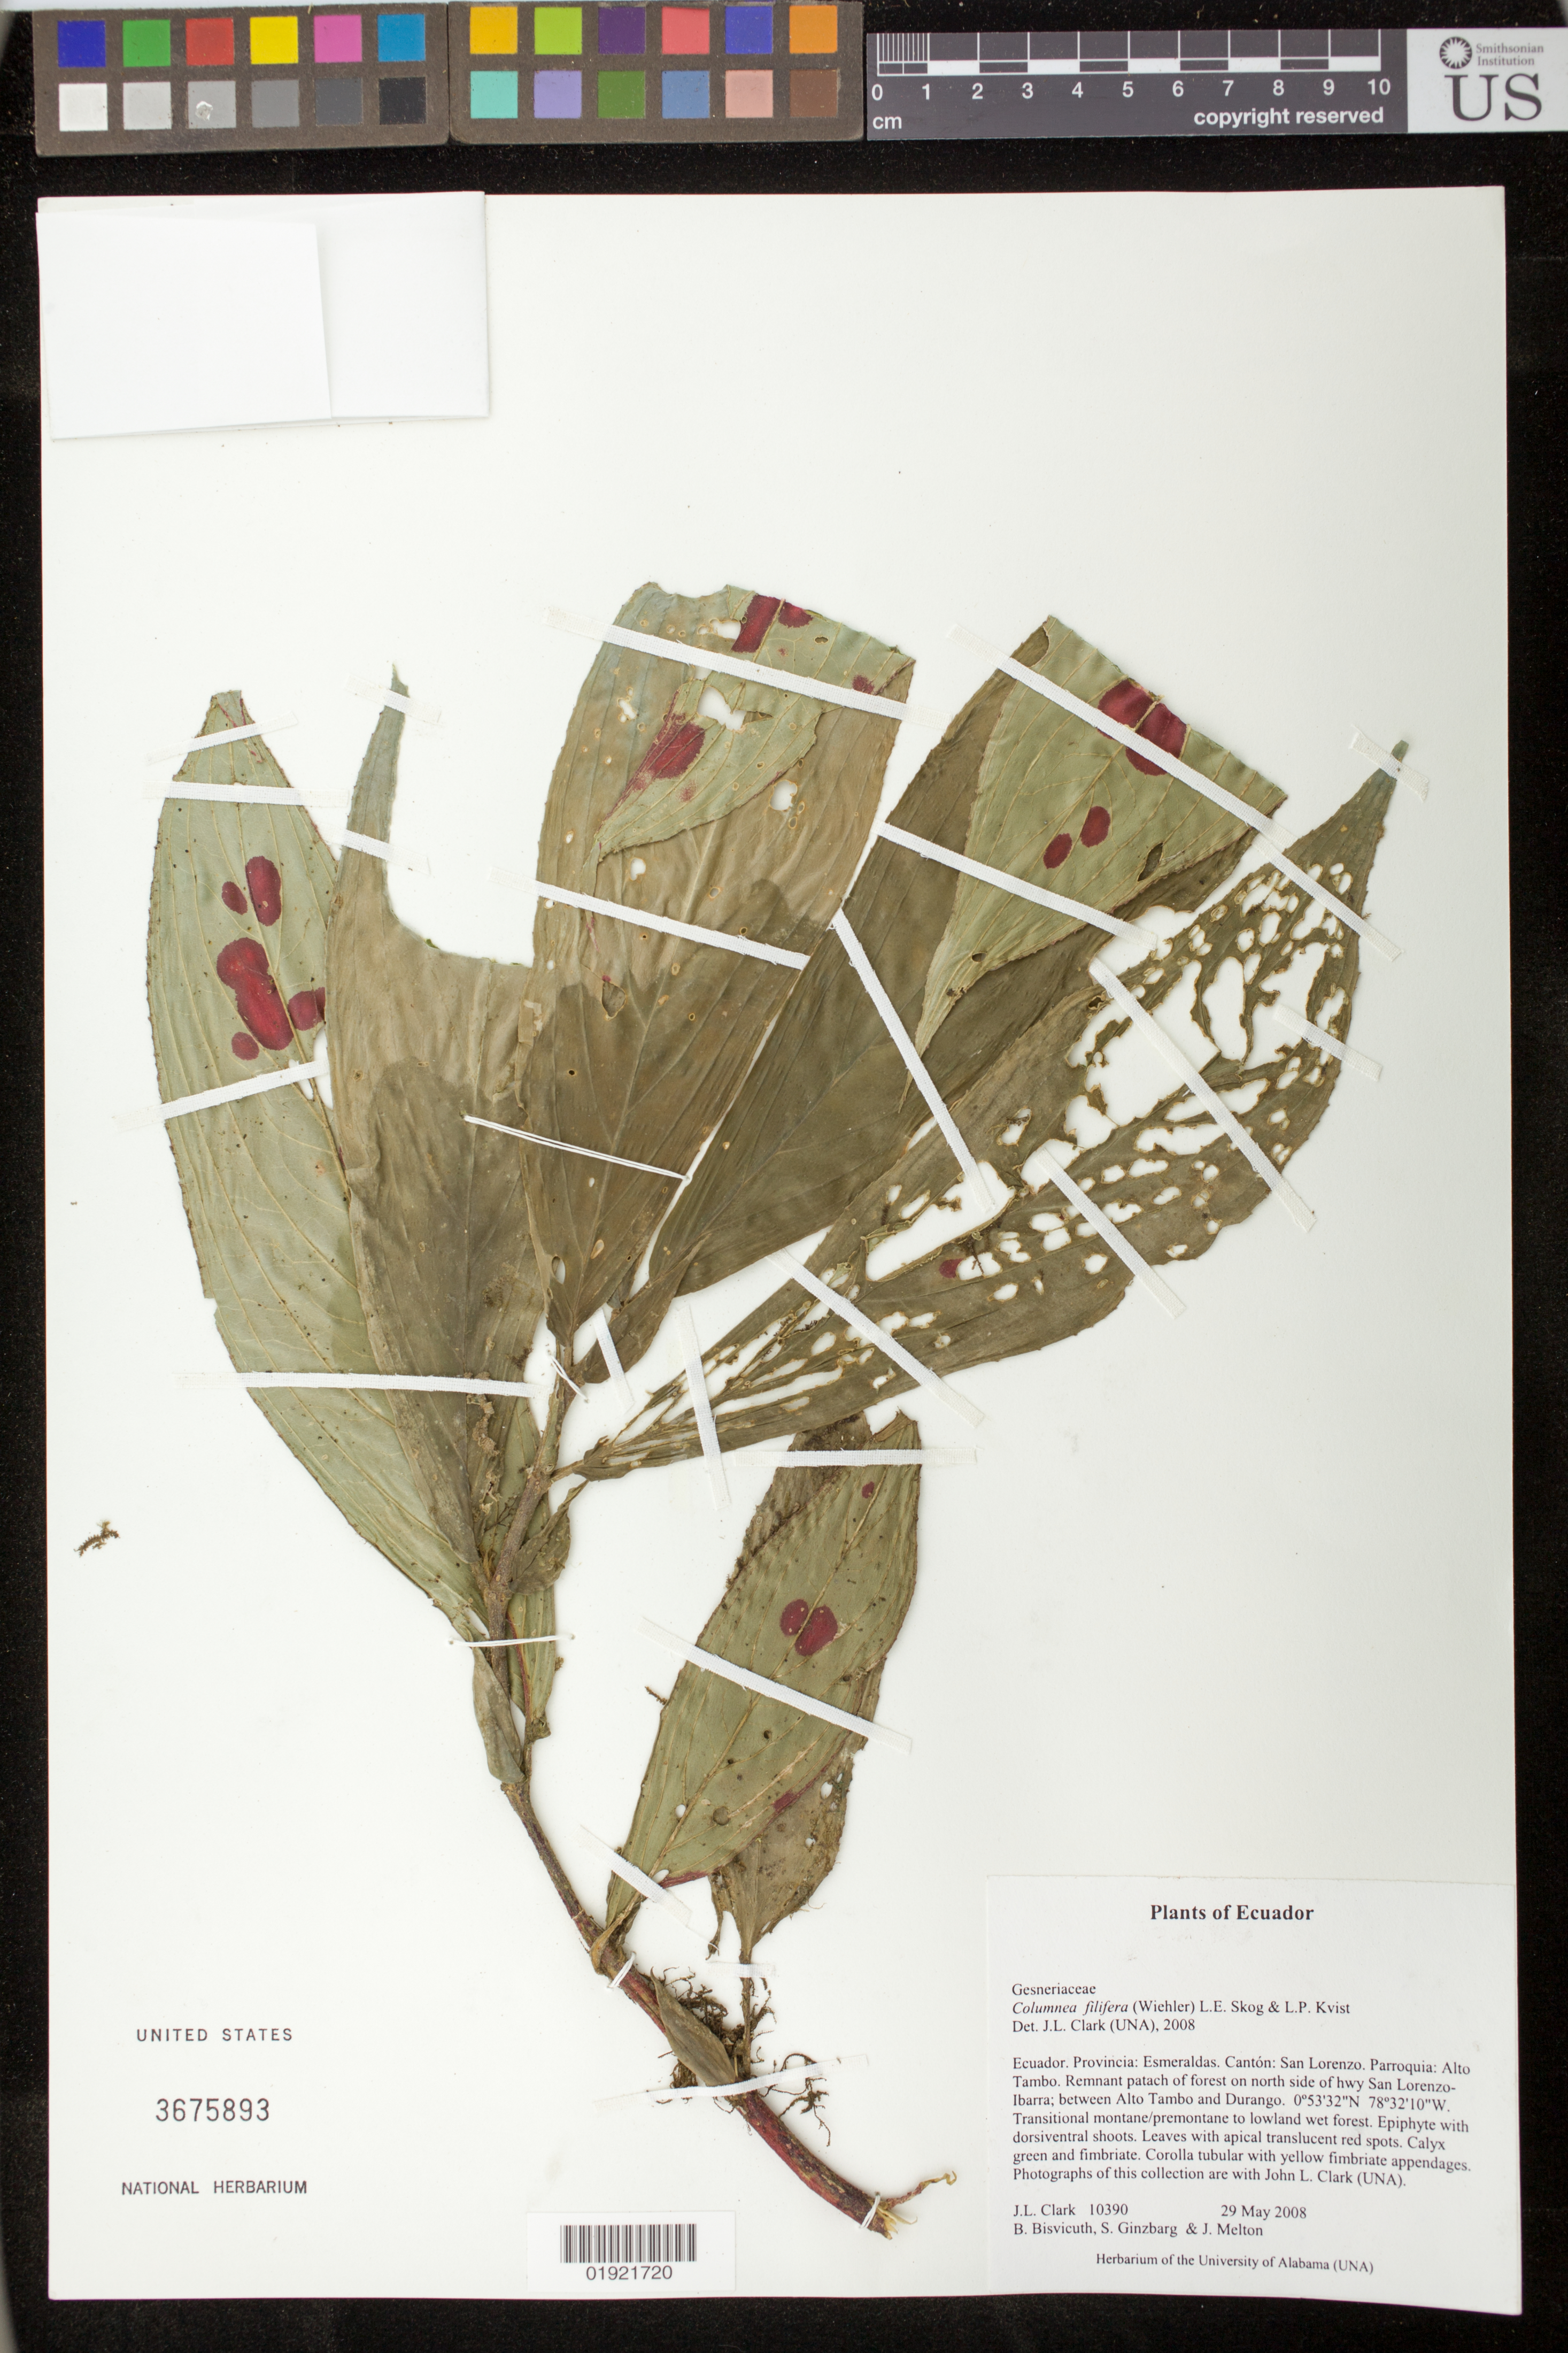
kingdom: Plantae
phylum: Tracheophyta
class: Magnoliopsida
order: Lamiales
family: Gesneriaceae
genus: Columnea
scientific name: Columnea filifera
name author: (Wiehler) L.E. Skog & L.P. Kvist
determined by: Clark, J. L., (SEL), The Marie Selby Botanical Garden (UNITED STATES)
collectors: J. L. Clark, B. Bisvicuth, S. Ginzbarg & J. Melton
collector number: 10390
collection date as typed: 29 May 2008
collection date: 2008-05-29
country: Ecuador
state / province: Esmeraldas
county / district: San Lorenzo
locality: Parroquia: Alto Tambo. Remnant patach of forest on north side of hwy San Lorenzo-Ibarra; between Alto Tambo and Durango.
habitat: Transitional montane/premontane to lowland wet forest.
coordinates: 0 53 32 N, 78 32 10 W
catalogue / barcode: US 3675893